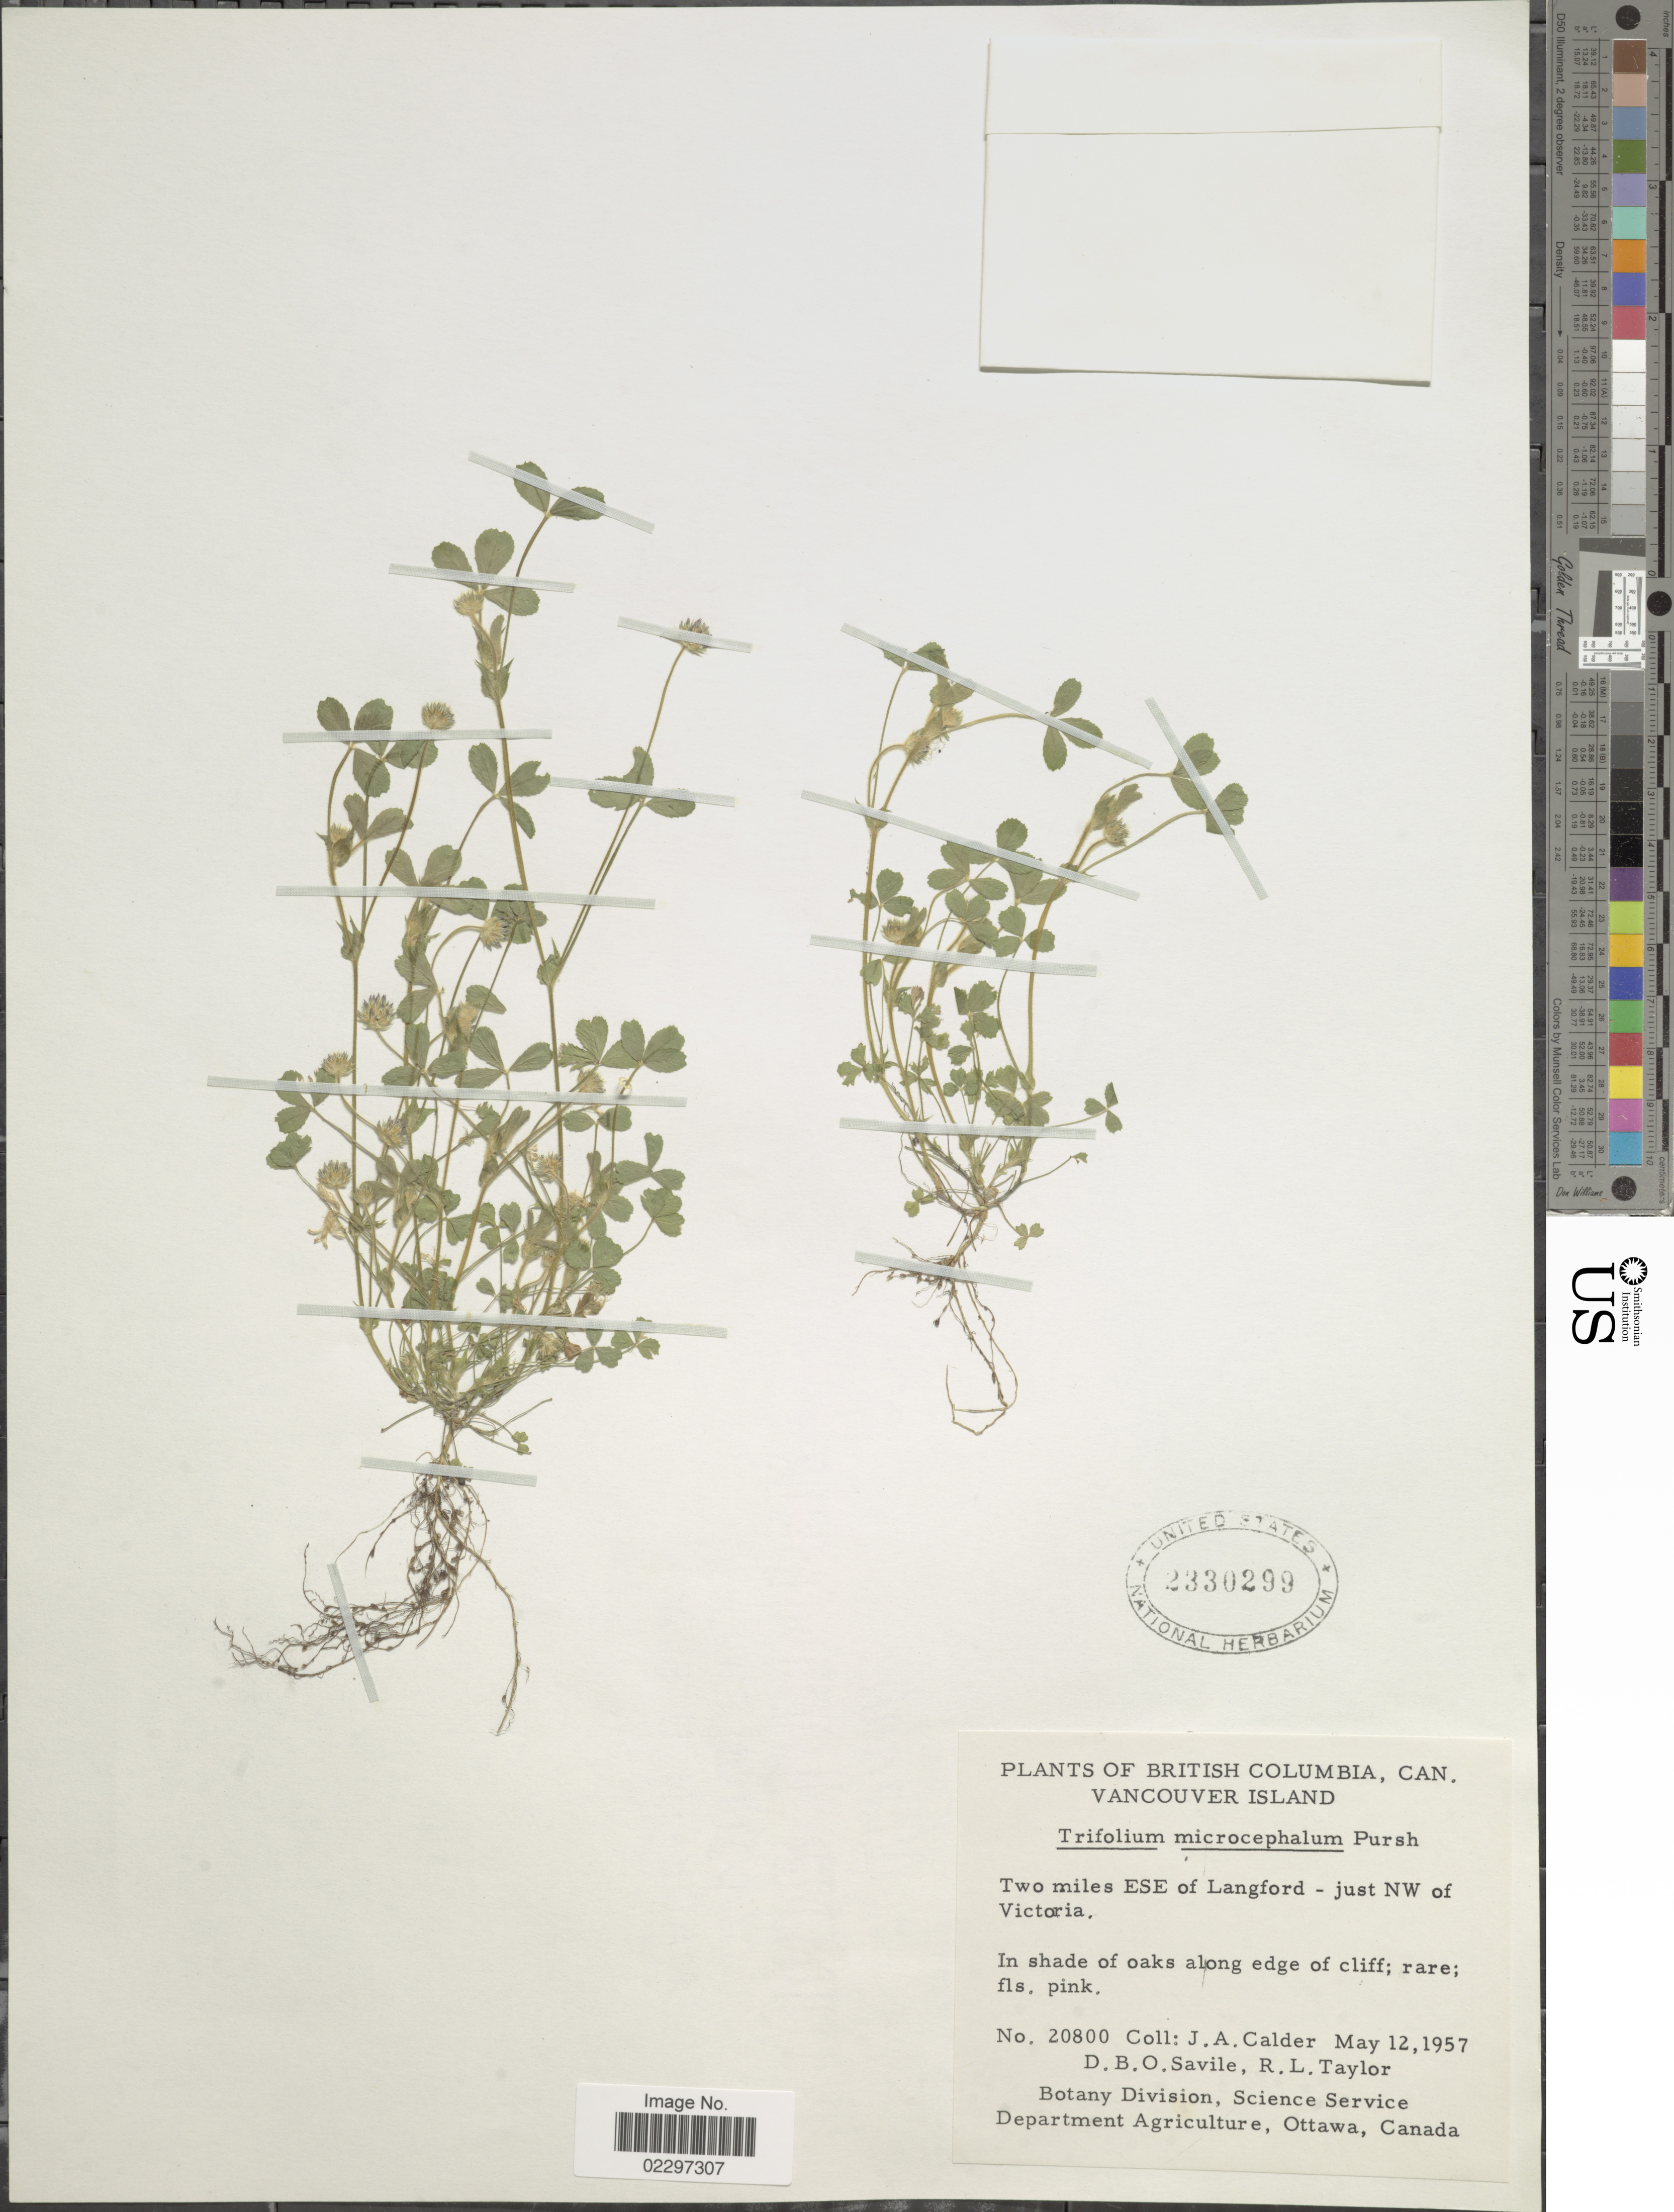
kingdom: Plantae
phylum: Tracheophyta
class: Magnoliopsida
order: Fabales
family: Fabaceae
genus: Trifolium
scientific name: Trifolium microcephalum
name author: Pursh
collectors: J. A. Calder, D. Savile & R. Taylor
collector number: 20800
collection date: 1957-05-12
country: Canada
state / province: British Columbia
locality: Vancouver Island. Two miles ESE of Langlord - just NW of Victoria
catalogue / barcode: US 2330299